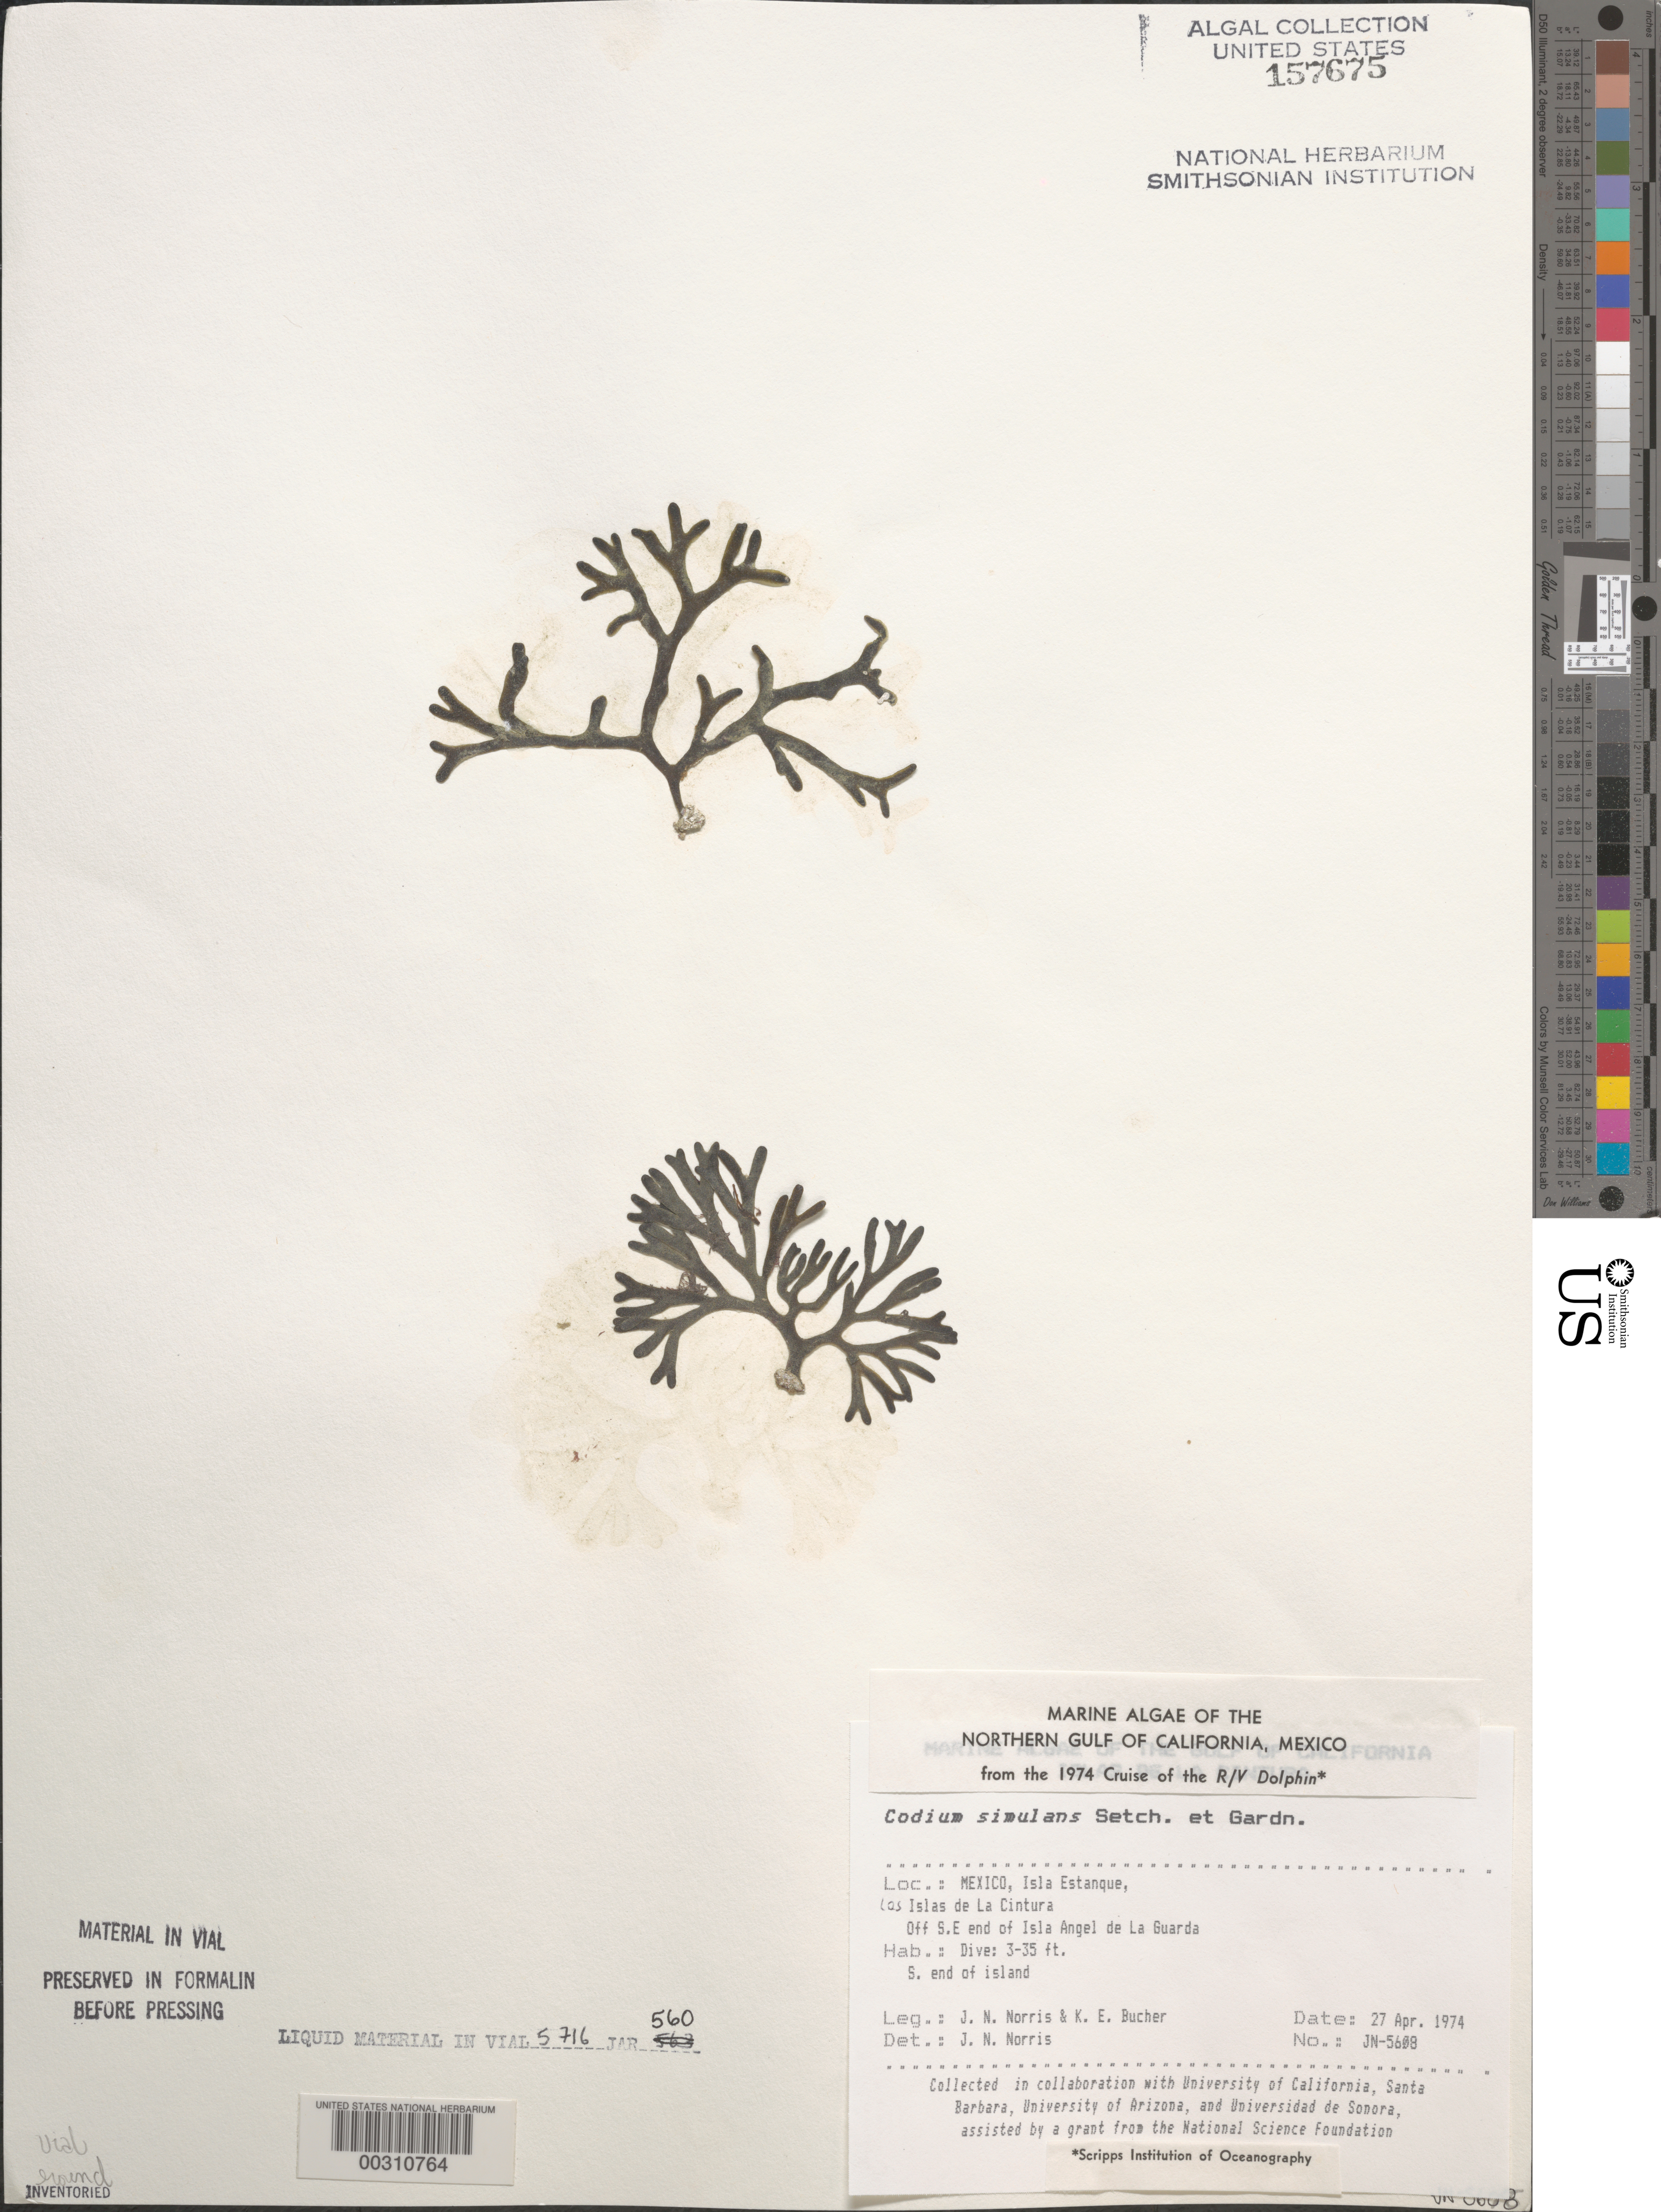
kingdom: Plantae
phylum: Chlorophyta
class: Ulvophyceae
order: Bryopsidales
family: Codiaceae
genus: Codium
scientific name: Codium simulans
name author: Setch. & N.L. Gardner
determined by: Norris, James N.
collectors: J. N. Norris & K. E. Bucher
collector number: JN-5608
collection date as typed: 27 Apr 1974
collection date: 1974-04-27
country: Mexico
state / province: Baja California Norte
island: Isla Estanque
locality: Off Isla Angel de la Guarda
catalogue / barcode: US 157675